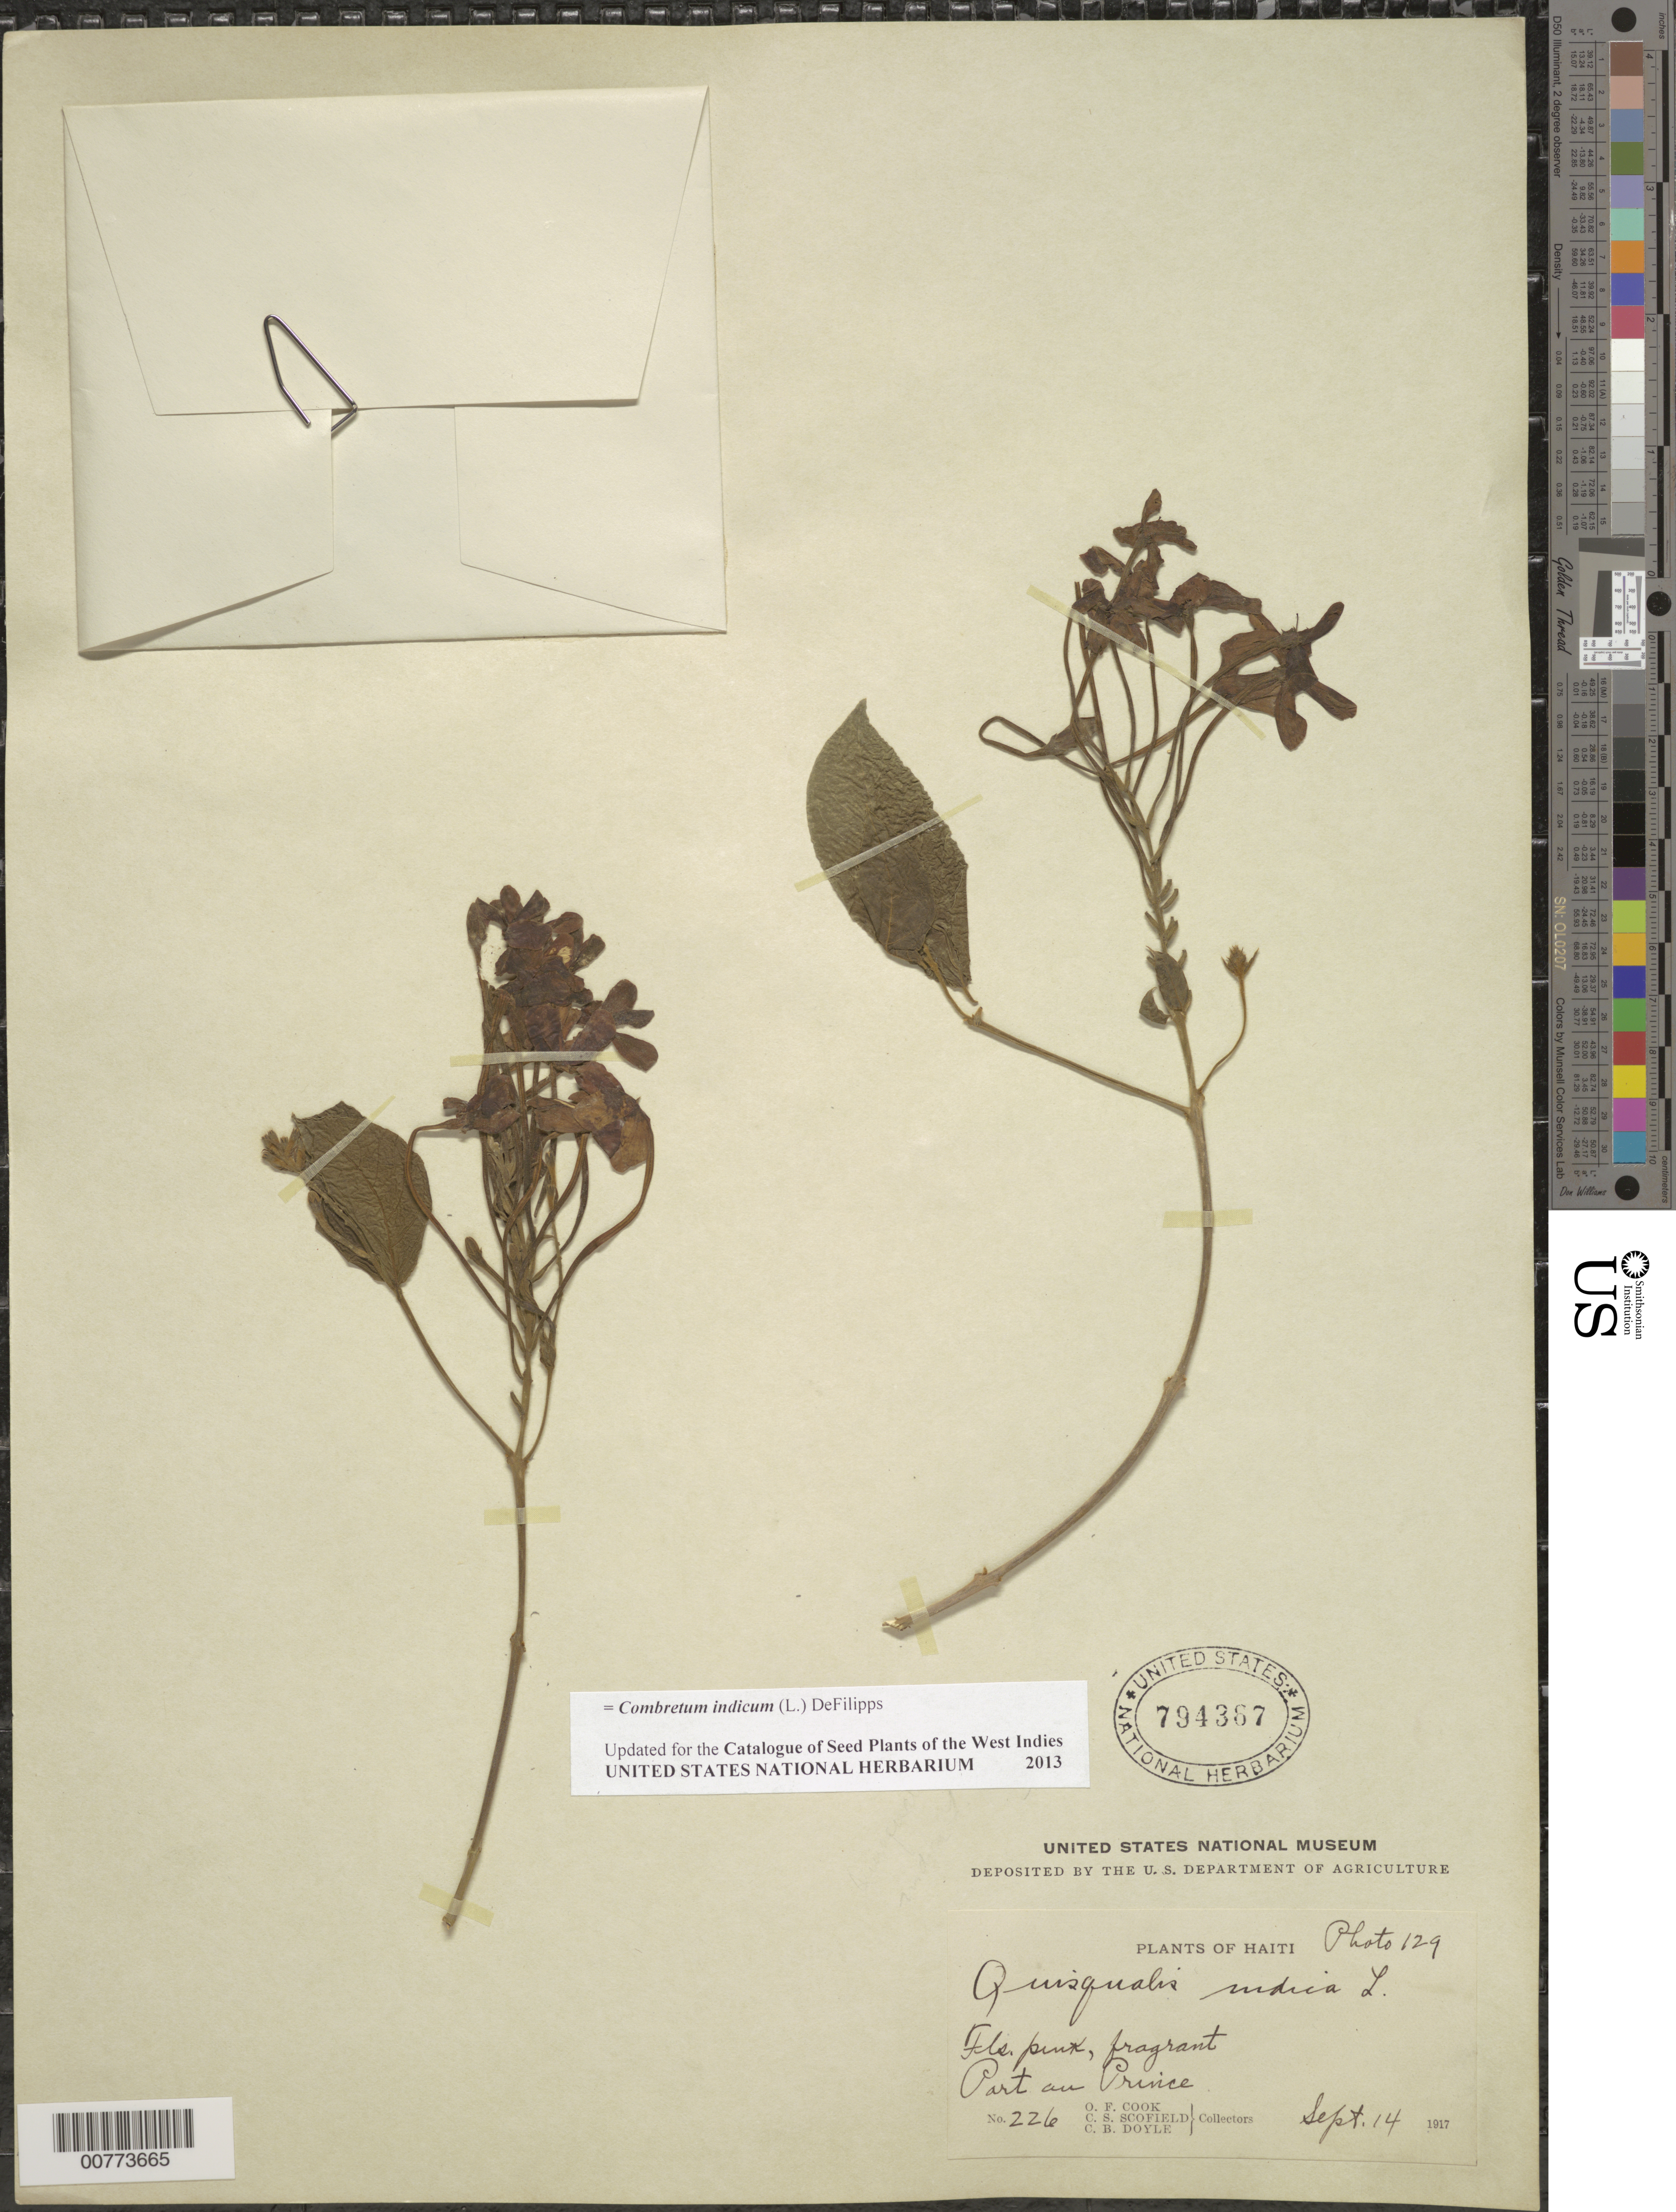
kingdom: Plantae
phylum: Tracheophyta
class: Magnoliopsida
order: Myrtales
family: Combretaceae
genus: Combretum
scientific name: Combretum indicum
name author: (L.) DeFilipps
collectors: O. F. Cook, C. Scofield & C. Doyle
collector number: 226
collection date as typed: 14 Sep 1917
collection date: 1917-09-14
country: Haiti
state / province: Óuest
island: Hispaniola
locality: Port au Prince.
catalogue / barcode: US 794367